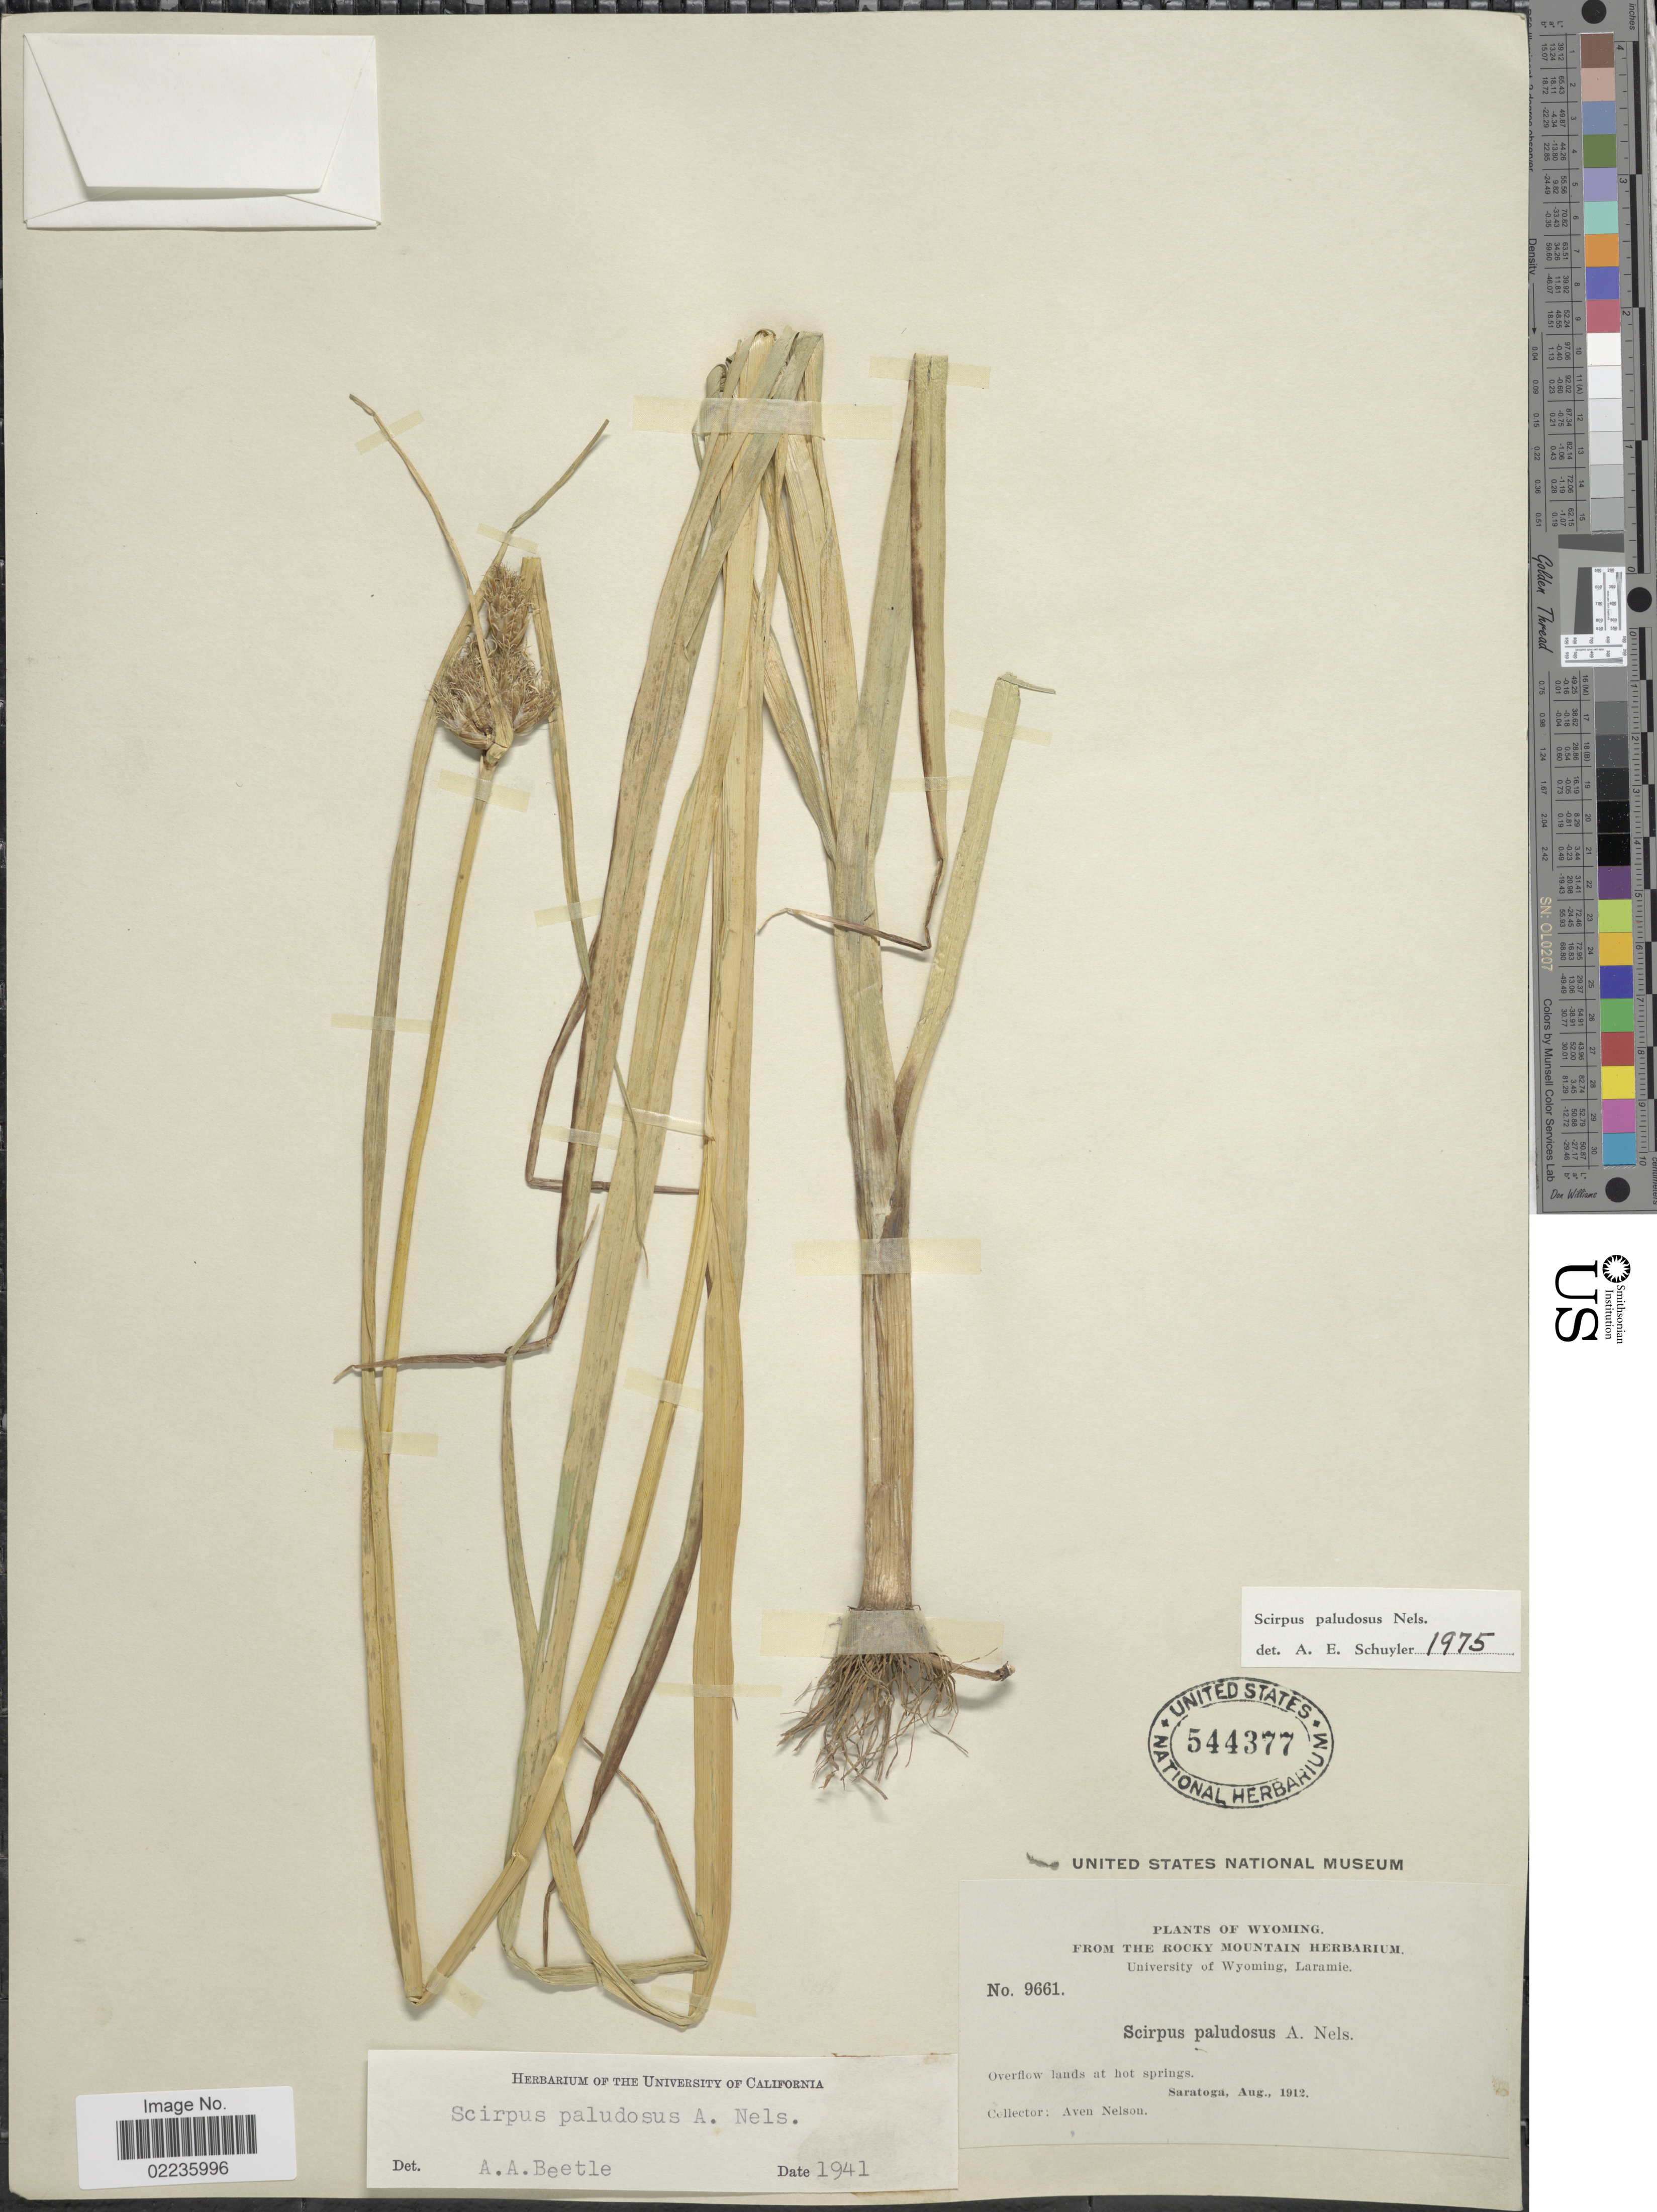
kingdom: Plantae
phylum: Tracheophyta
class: Liliopsida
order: Poales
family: Cyperaceae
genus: Bolboschoenus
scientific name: Bolboschoenus maritimus subsp. paludosus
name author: (A. Nelson) T. Koyama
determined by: Strong, M. T., (US), Smithsonian Institution - National Museum of Natural History (UNITED STATES)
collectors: A. Nelson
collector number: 9661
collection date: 1912-08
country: United States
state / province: Wyoming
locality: Overflow lands at hot springs. Saratoga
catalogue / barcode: US 544377